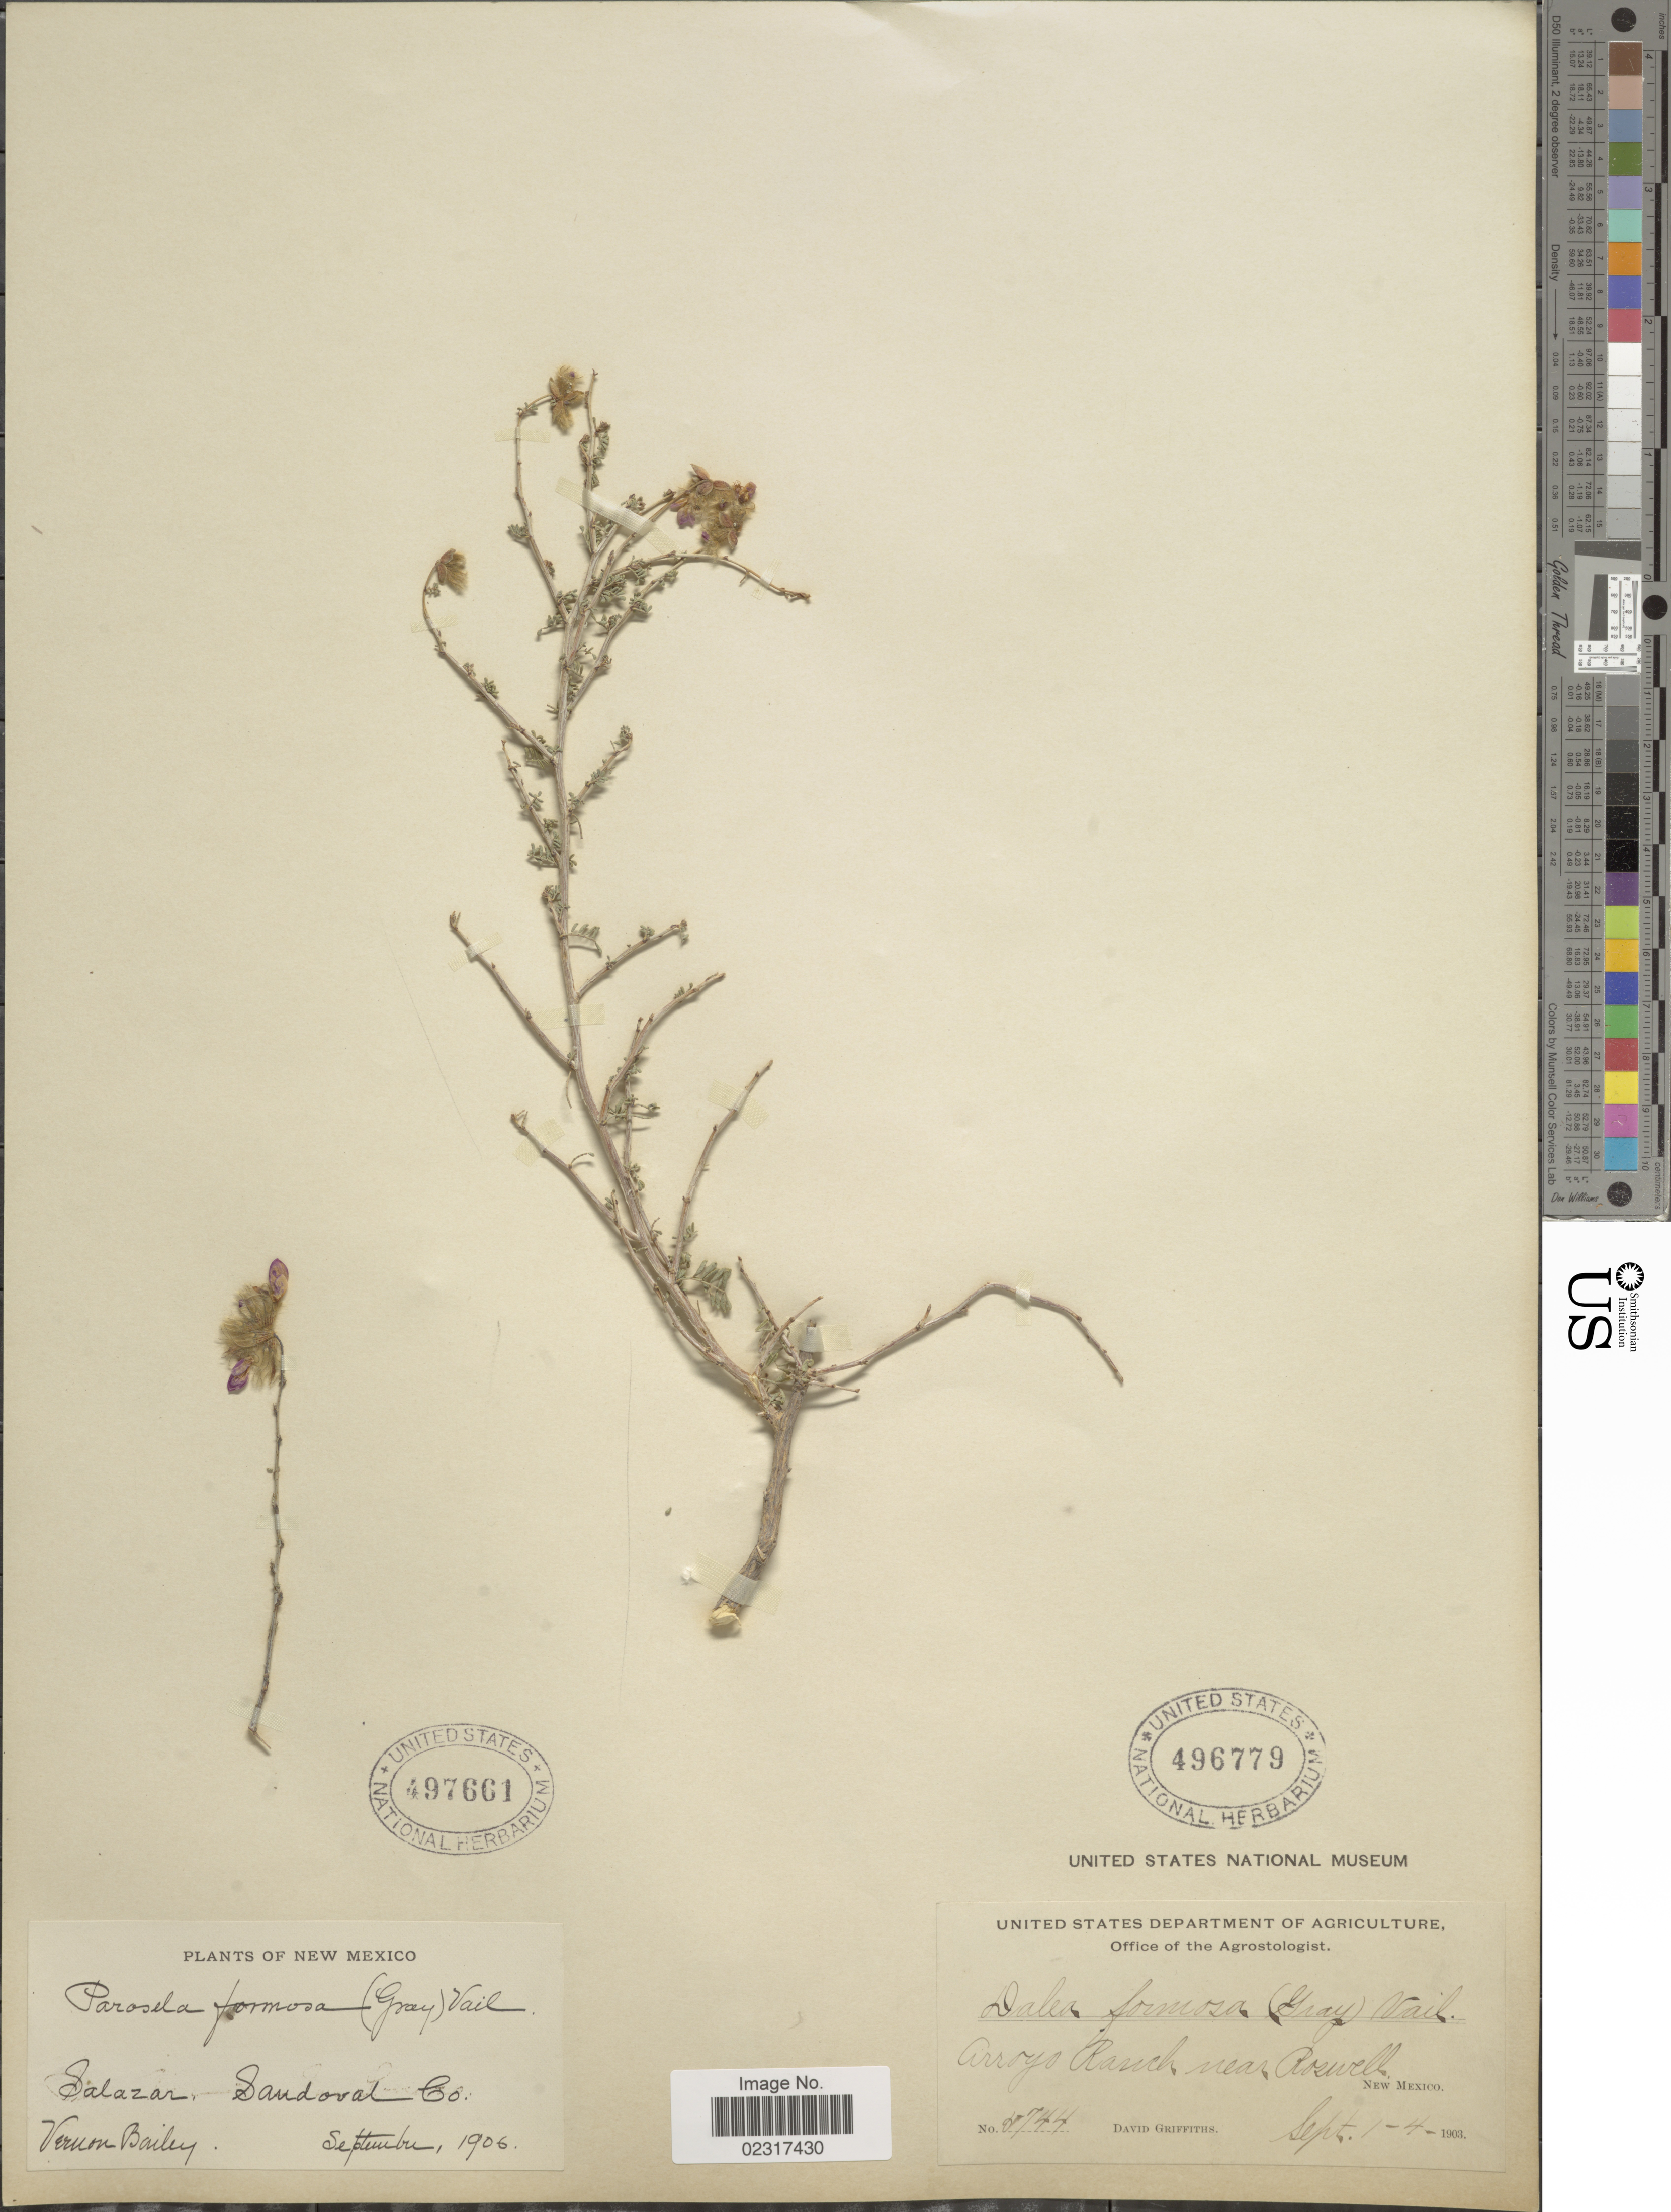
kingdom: Plantae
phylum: Tracheophyta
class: Magnoliopsida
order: Fabales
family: Fabaceae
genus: Dalea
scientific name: Dalea formosa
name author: Torr.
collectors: D. Griffiths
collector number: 5744*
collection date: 1903-09-01/1903-09-04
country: United States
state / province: New Mexico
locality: Arroyo Ranch, near Roswell.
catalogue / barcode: US 496779